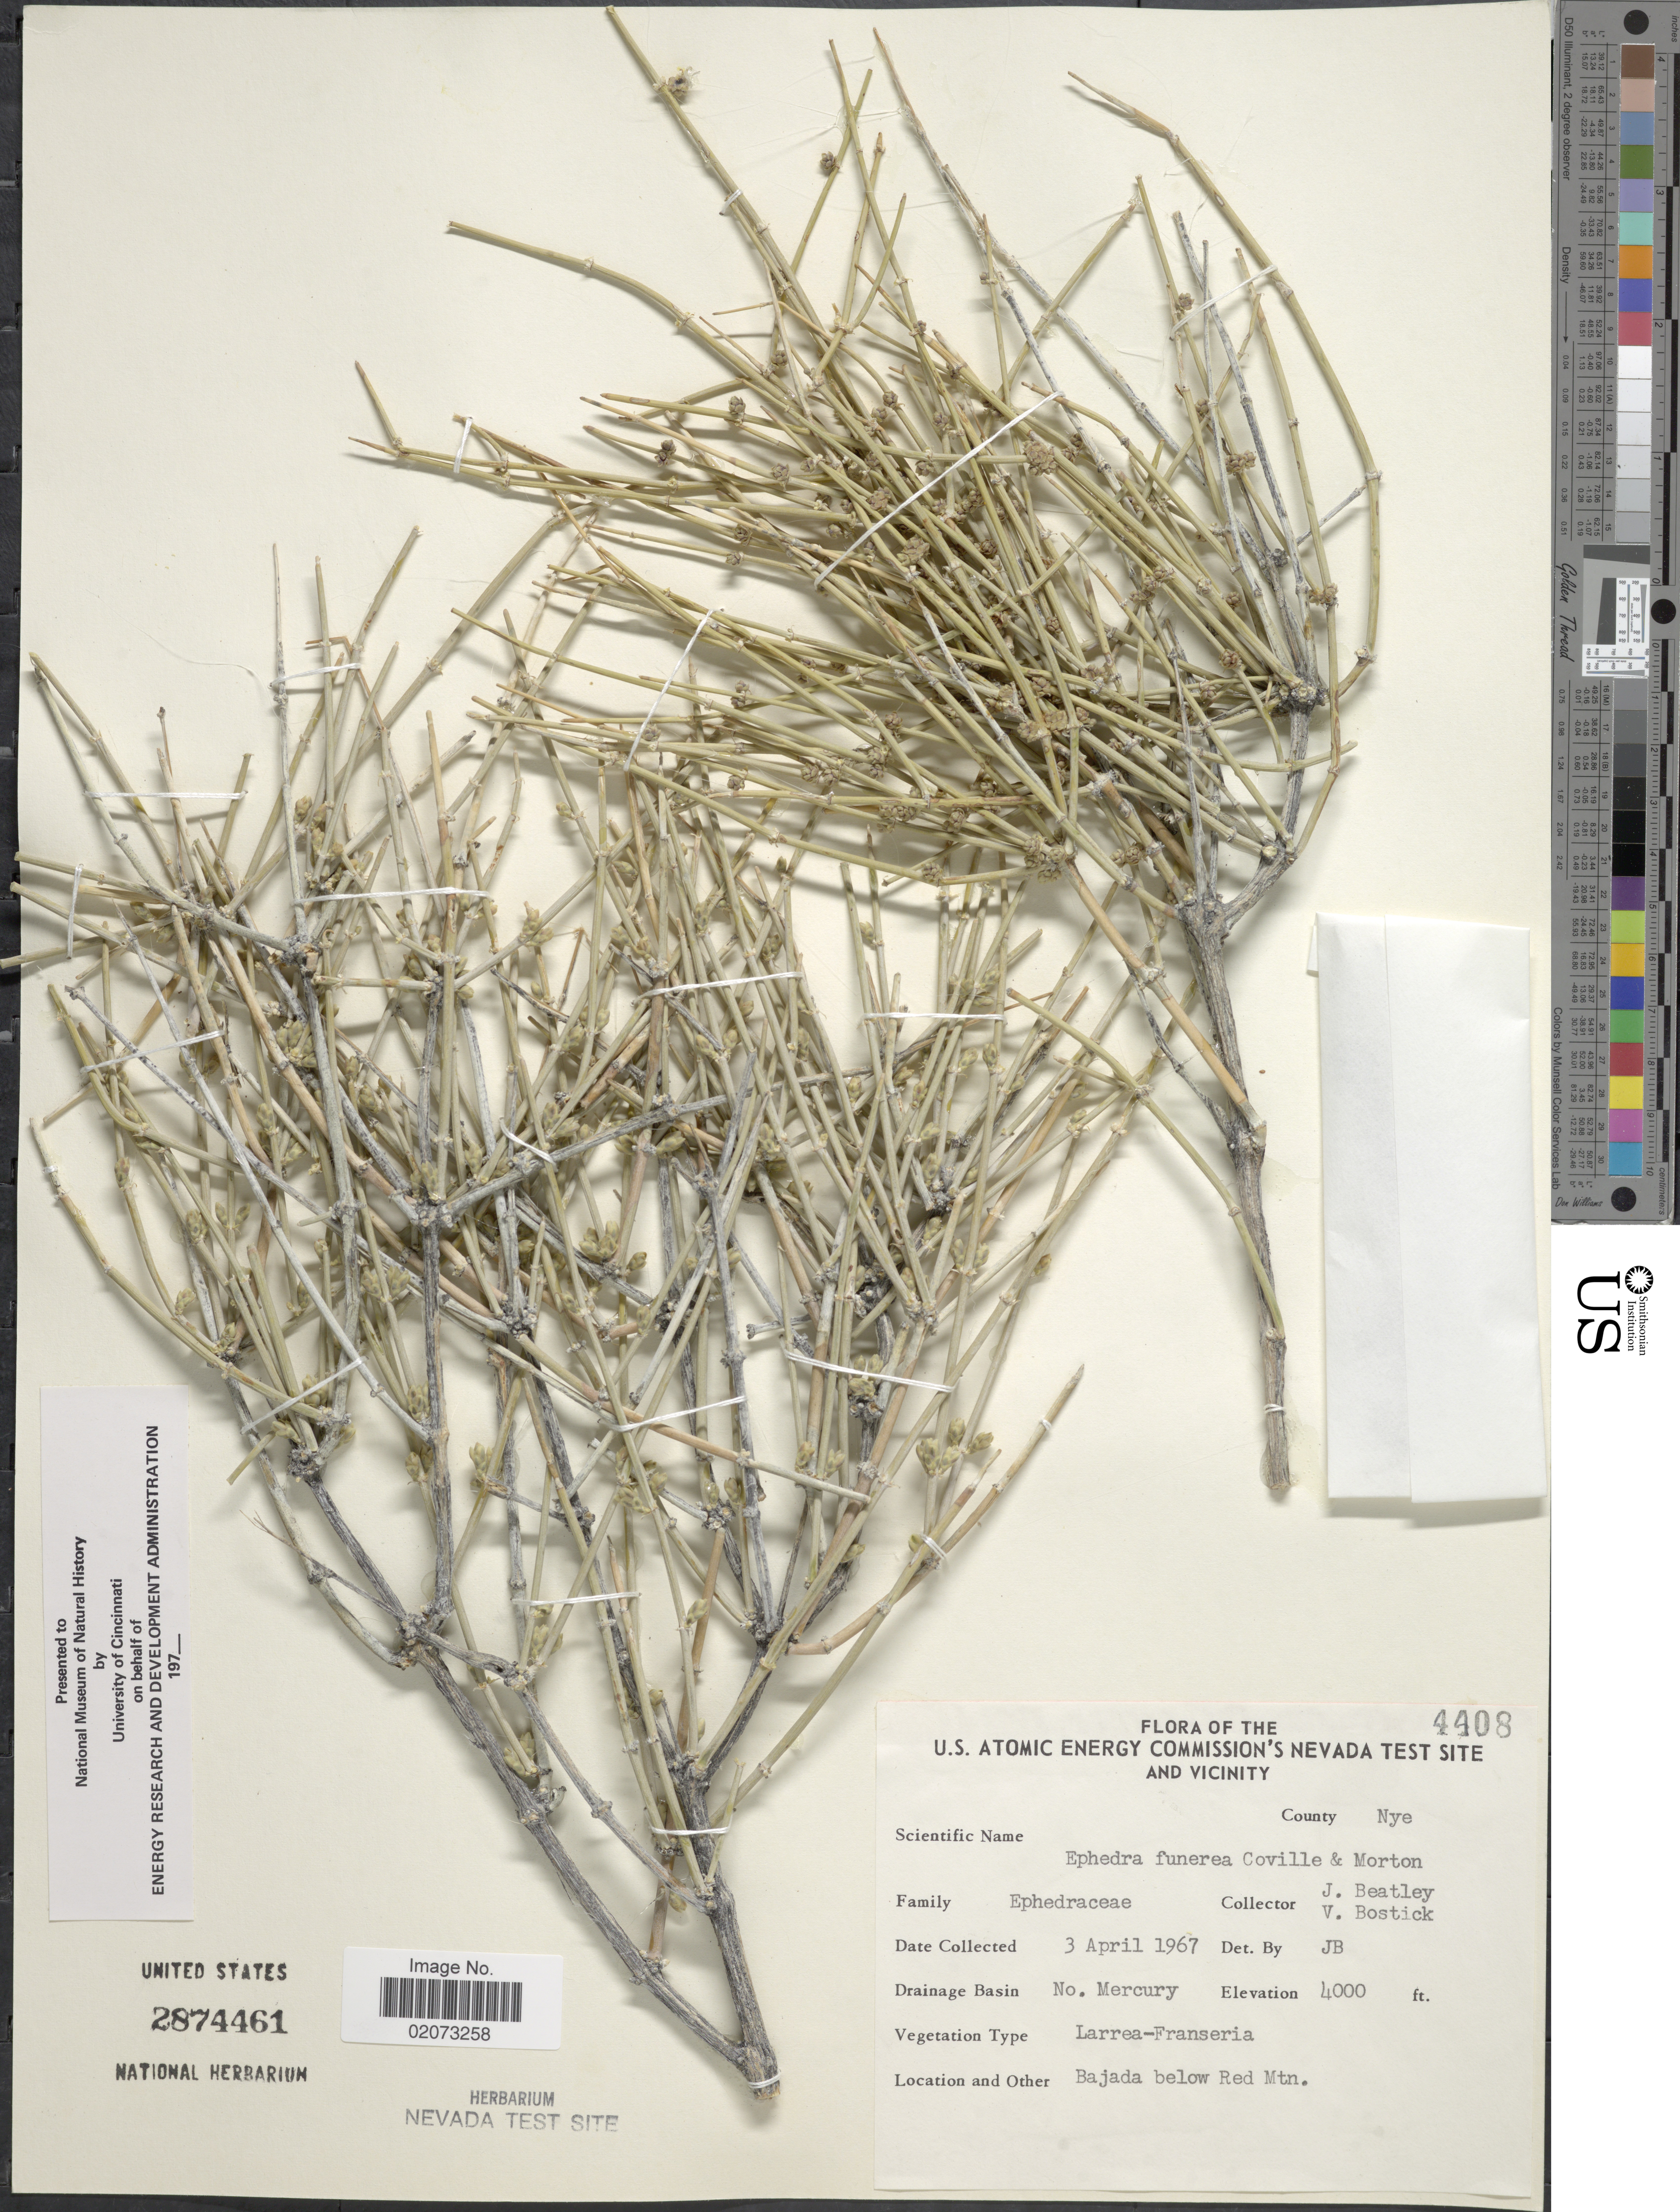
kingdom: Plantae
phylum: Tracheophyta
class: Gnetopsida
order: Ephedrales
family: Ephedraceae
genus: Ephedra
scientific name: Ephedra funerea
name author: Coville & C.V. Morton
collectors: J. C. Beatley & V. Bostick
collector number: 4408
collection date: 1967-04-03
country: United States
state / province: Nevada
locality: U. S. Atomic Energy Commission's Nevada Test Site and vicinity. County Nye. Drainage Basin No. Mercury. Bajada below Red Mtn.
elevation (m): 1219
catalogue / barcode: US 2874461